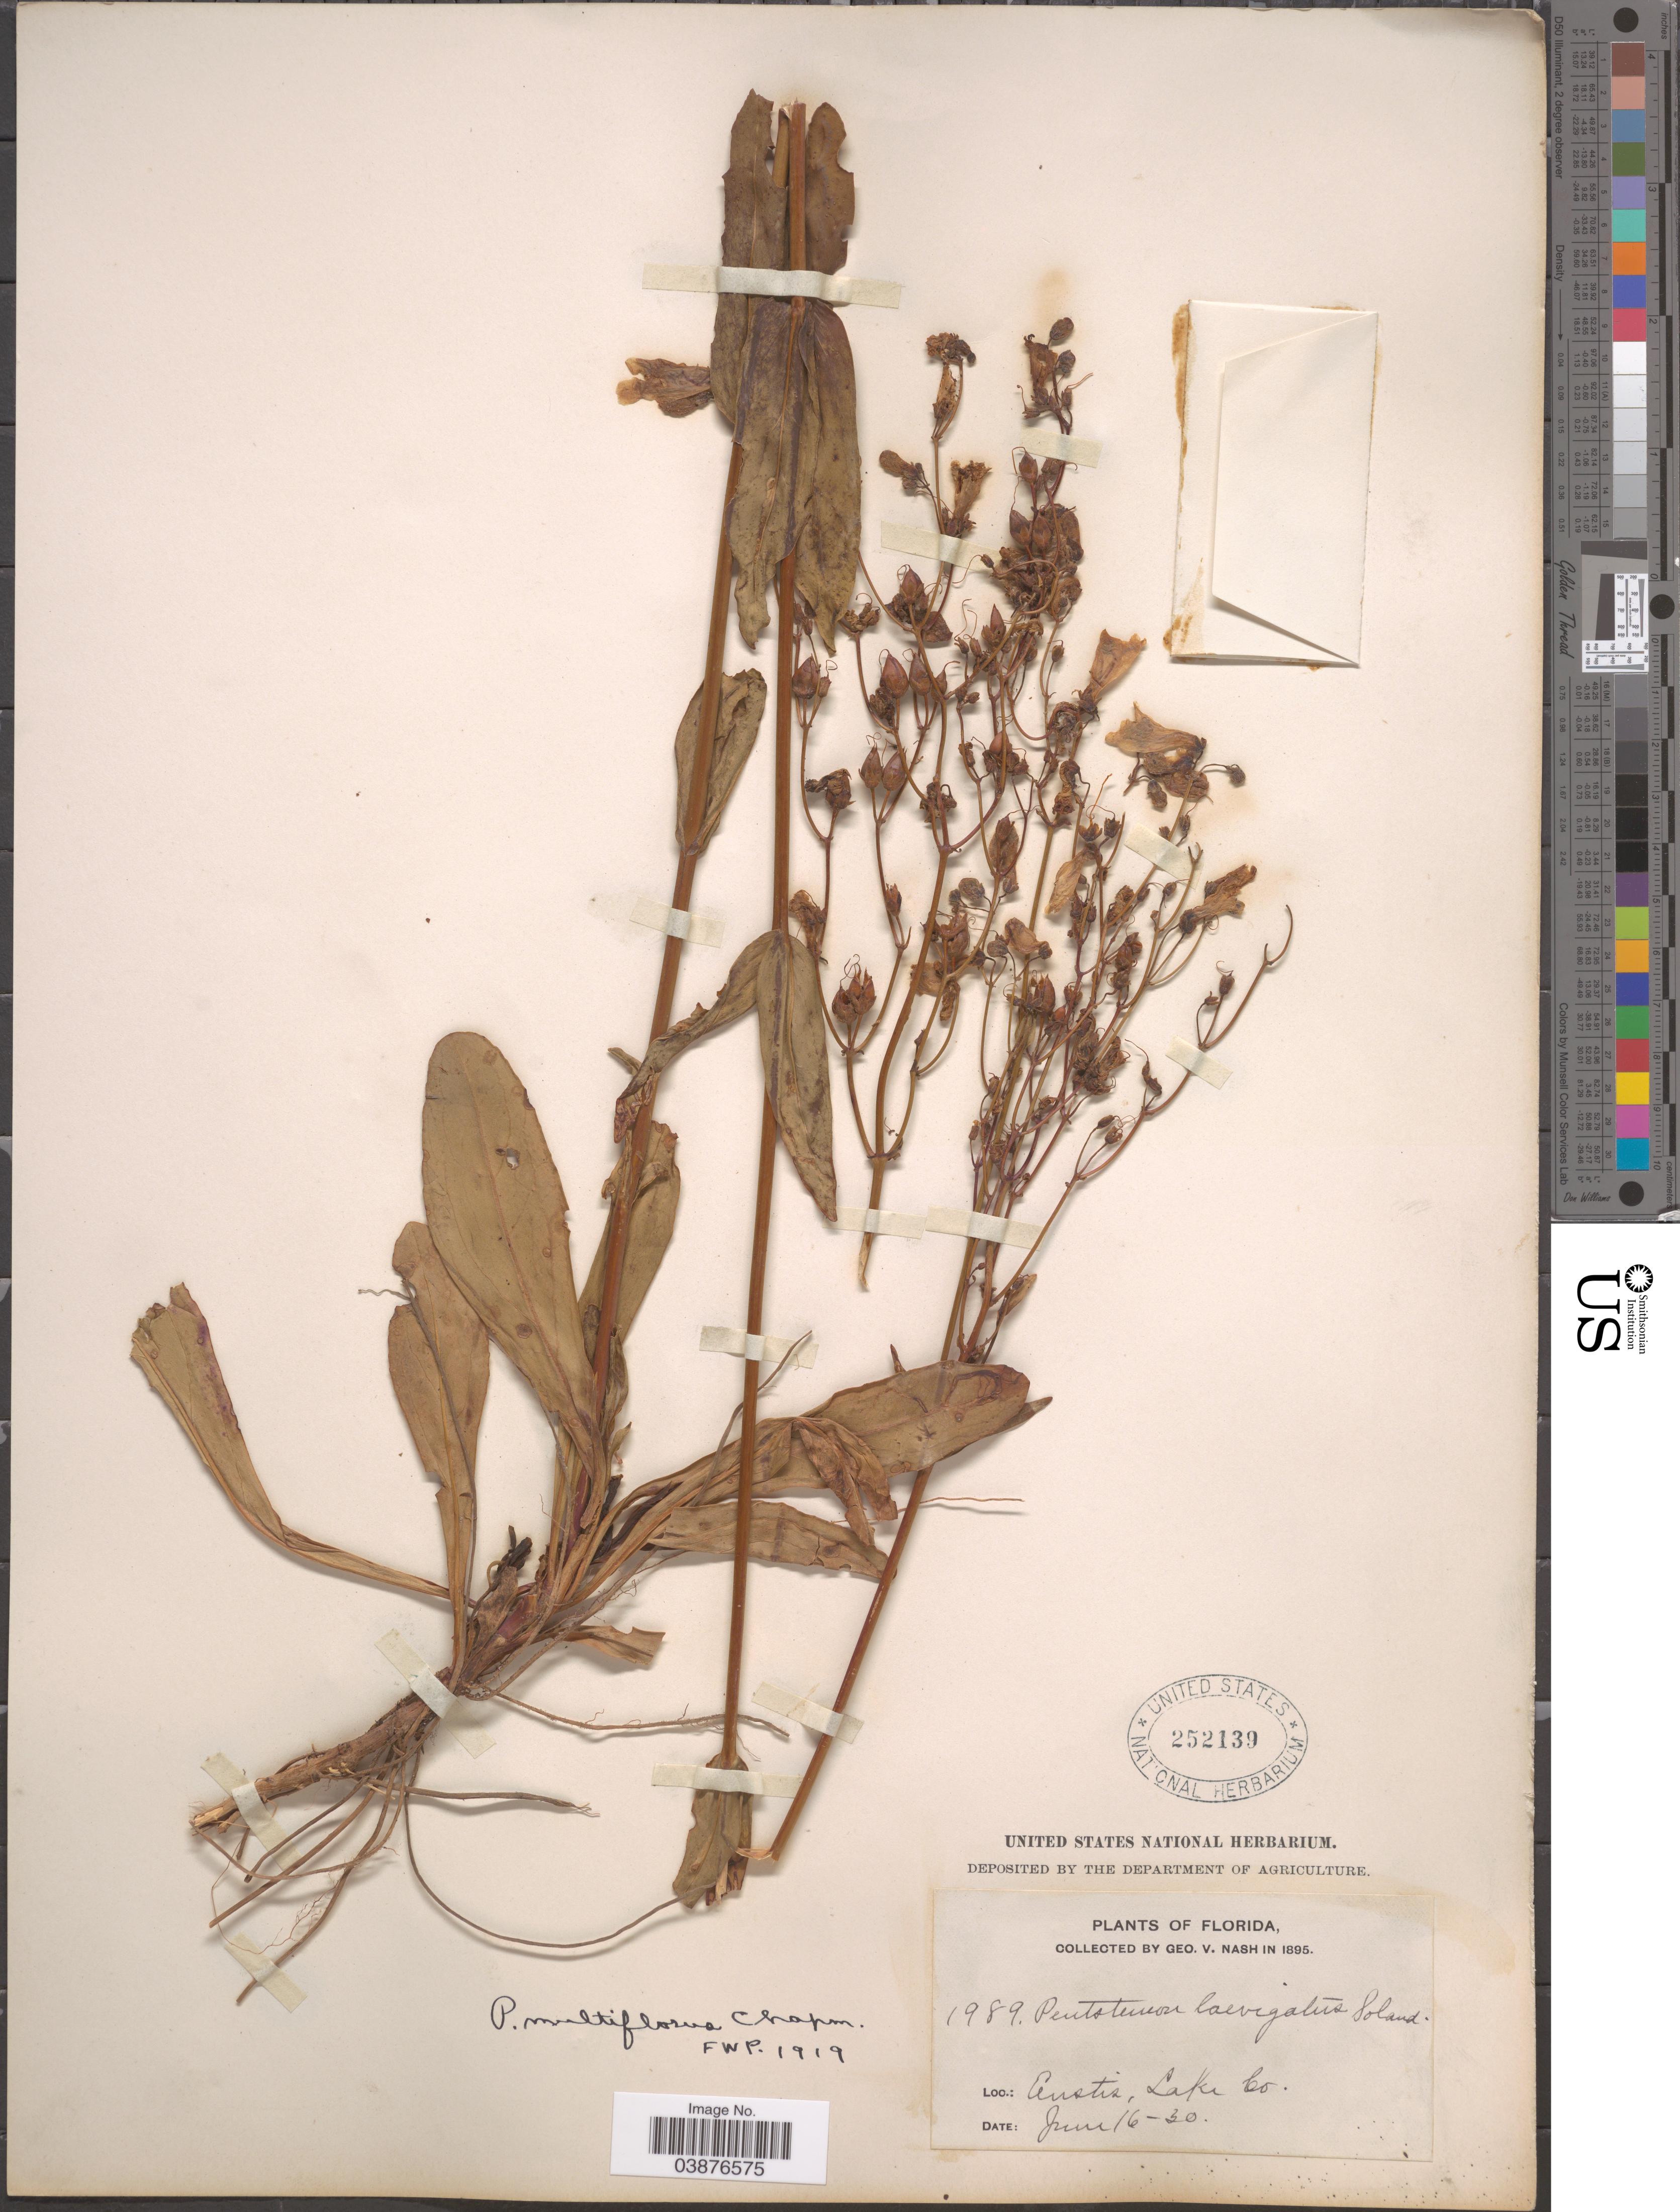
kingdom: Plantae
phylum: Tracheophyta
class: Magnoliopsida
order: Lamiales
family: Plantaginaceae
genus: Penstemon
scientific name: Penstemon multiflorus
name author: Chapm. in Small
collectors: G. V. Nash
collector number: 1989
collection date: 1895-06-16/1985-06-30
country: United States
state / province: Florida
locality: Eustis, Lake Co.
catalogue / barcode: US 252139